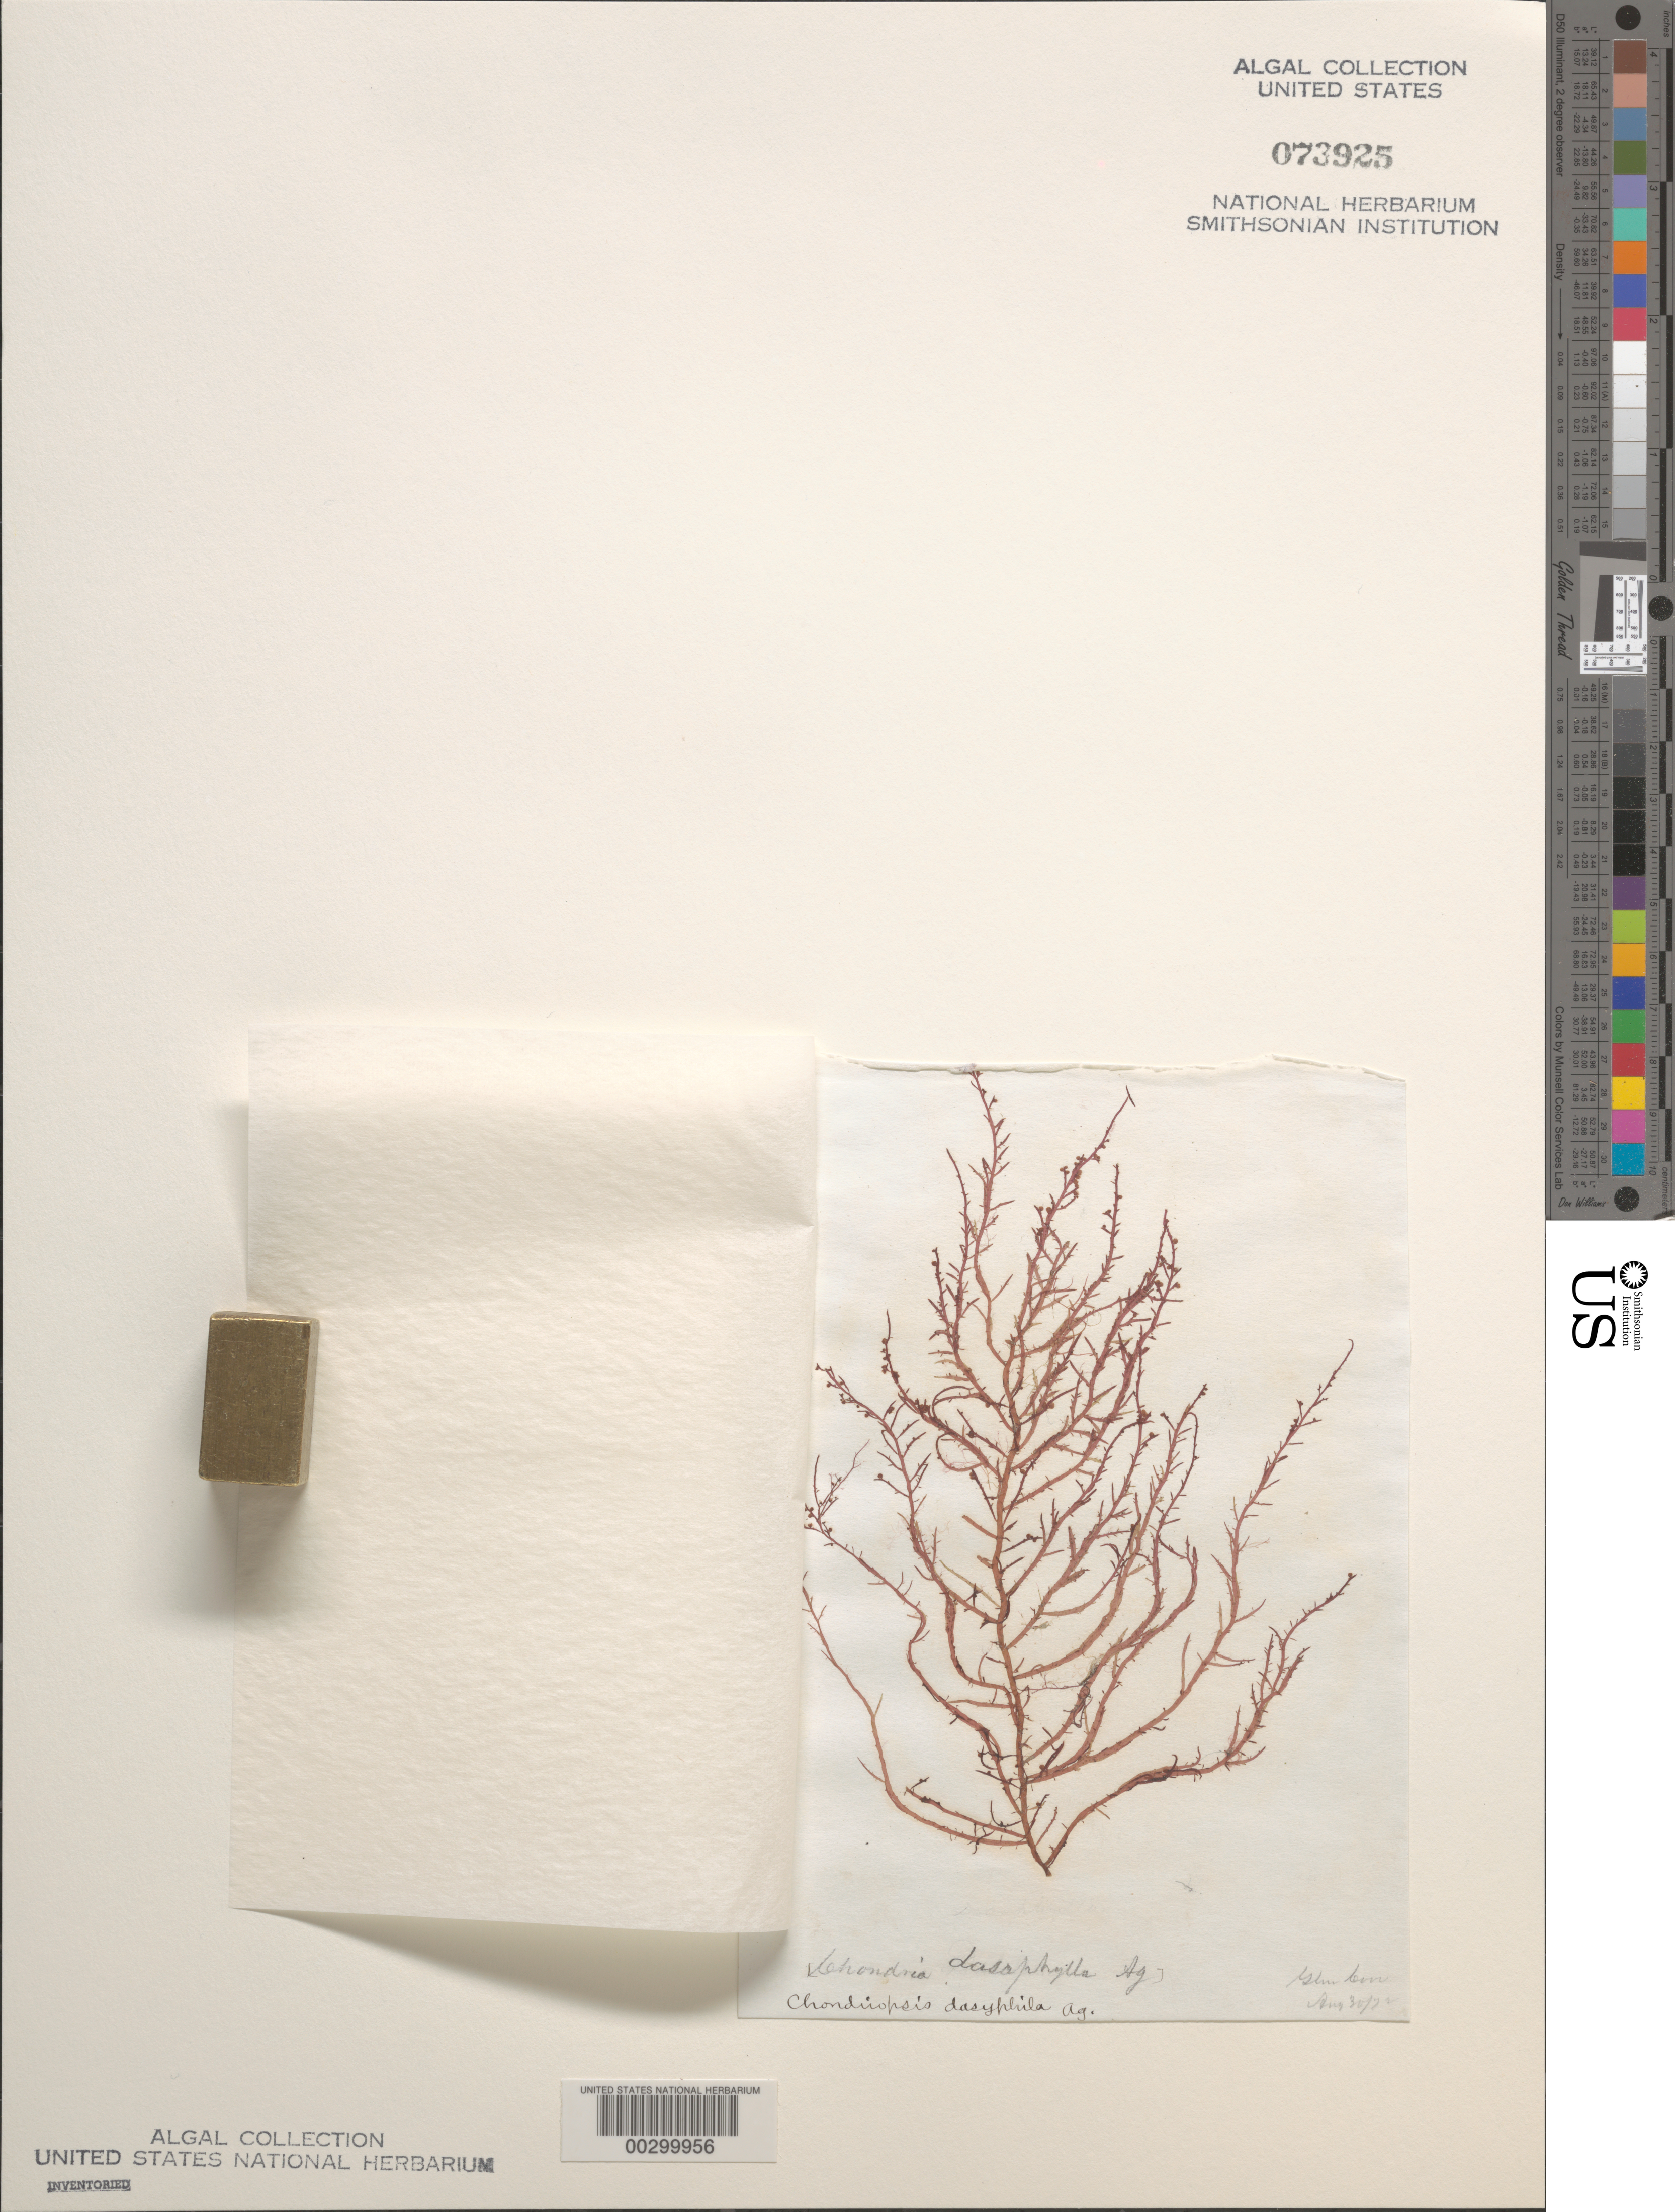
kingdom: Plantae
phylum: Rhodophyta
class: Florideophyceae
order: Ceramiales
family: Rhodomelaceae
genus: Chondria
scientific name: Chondria dasyphylla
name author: (Woodw.) C. Agardh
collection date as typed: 30 Aug 1872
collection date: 1872-08-30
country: United States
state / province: New York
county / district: Nassau County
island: Long Island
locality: Glen Cove, Long Island Sound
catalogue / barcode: US 73925